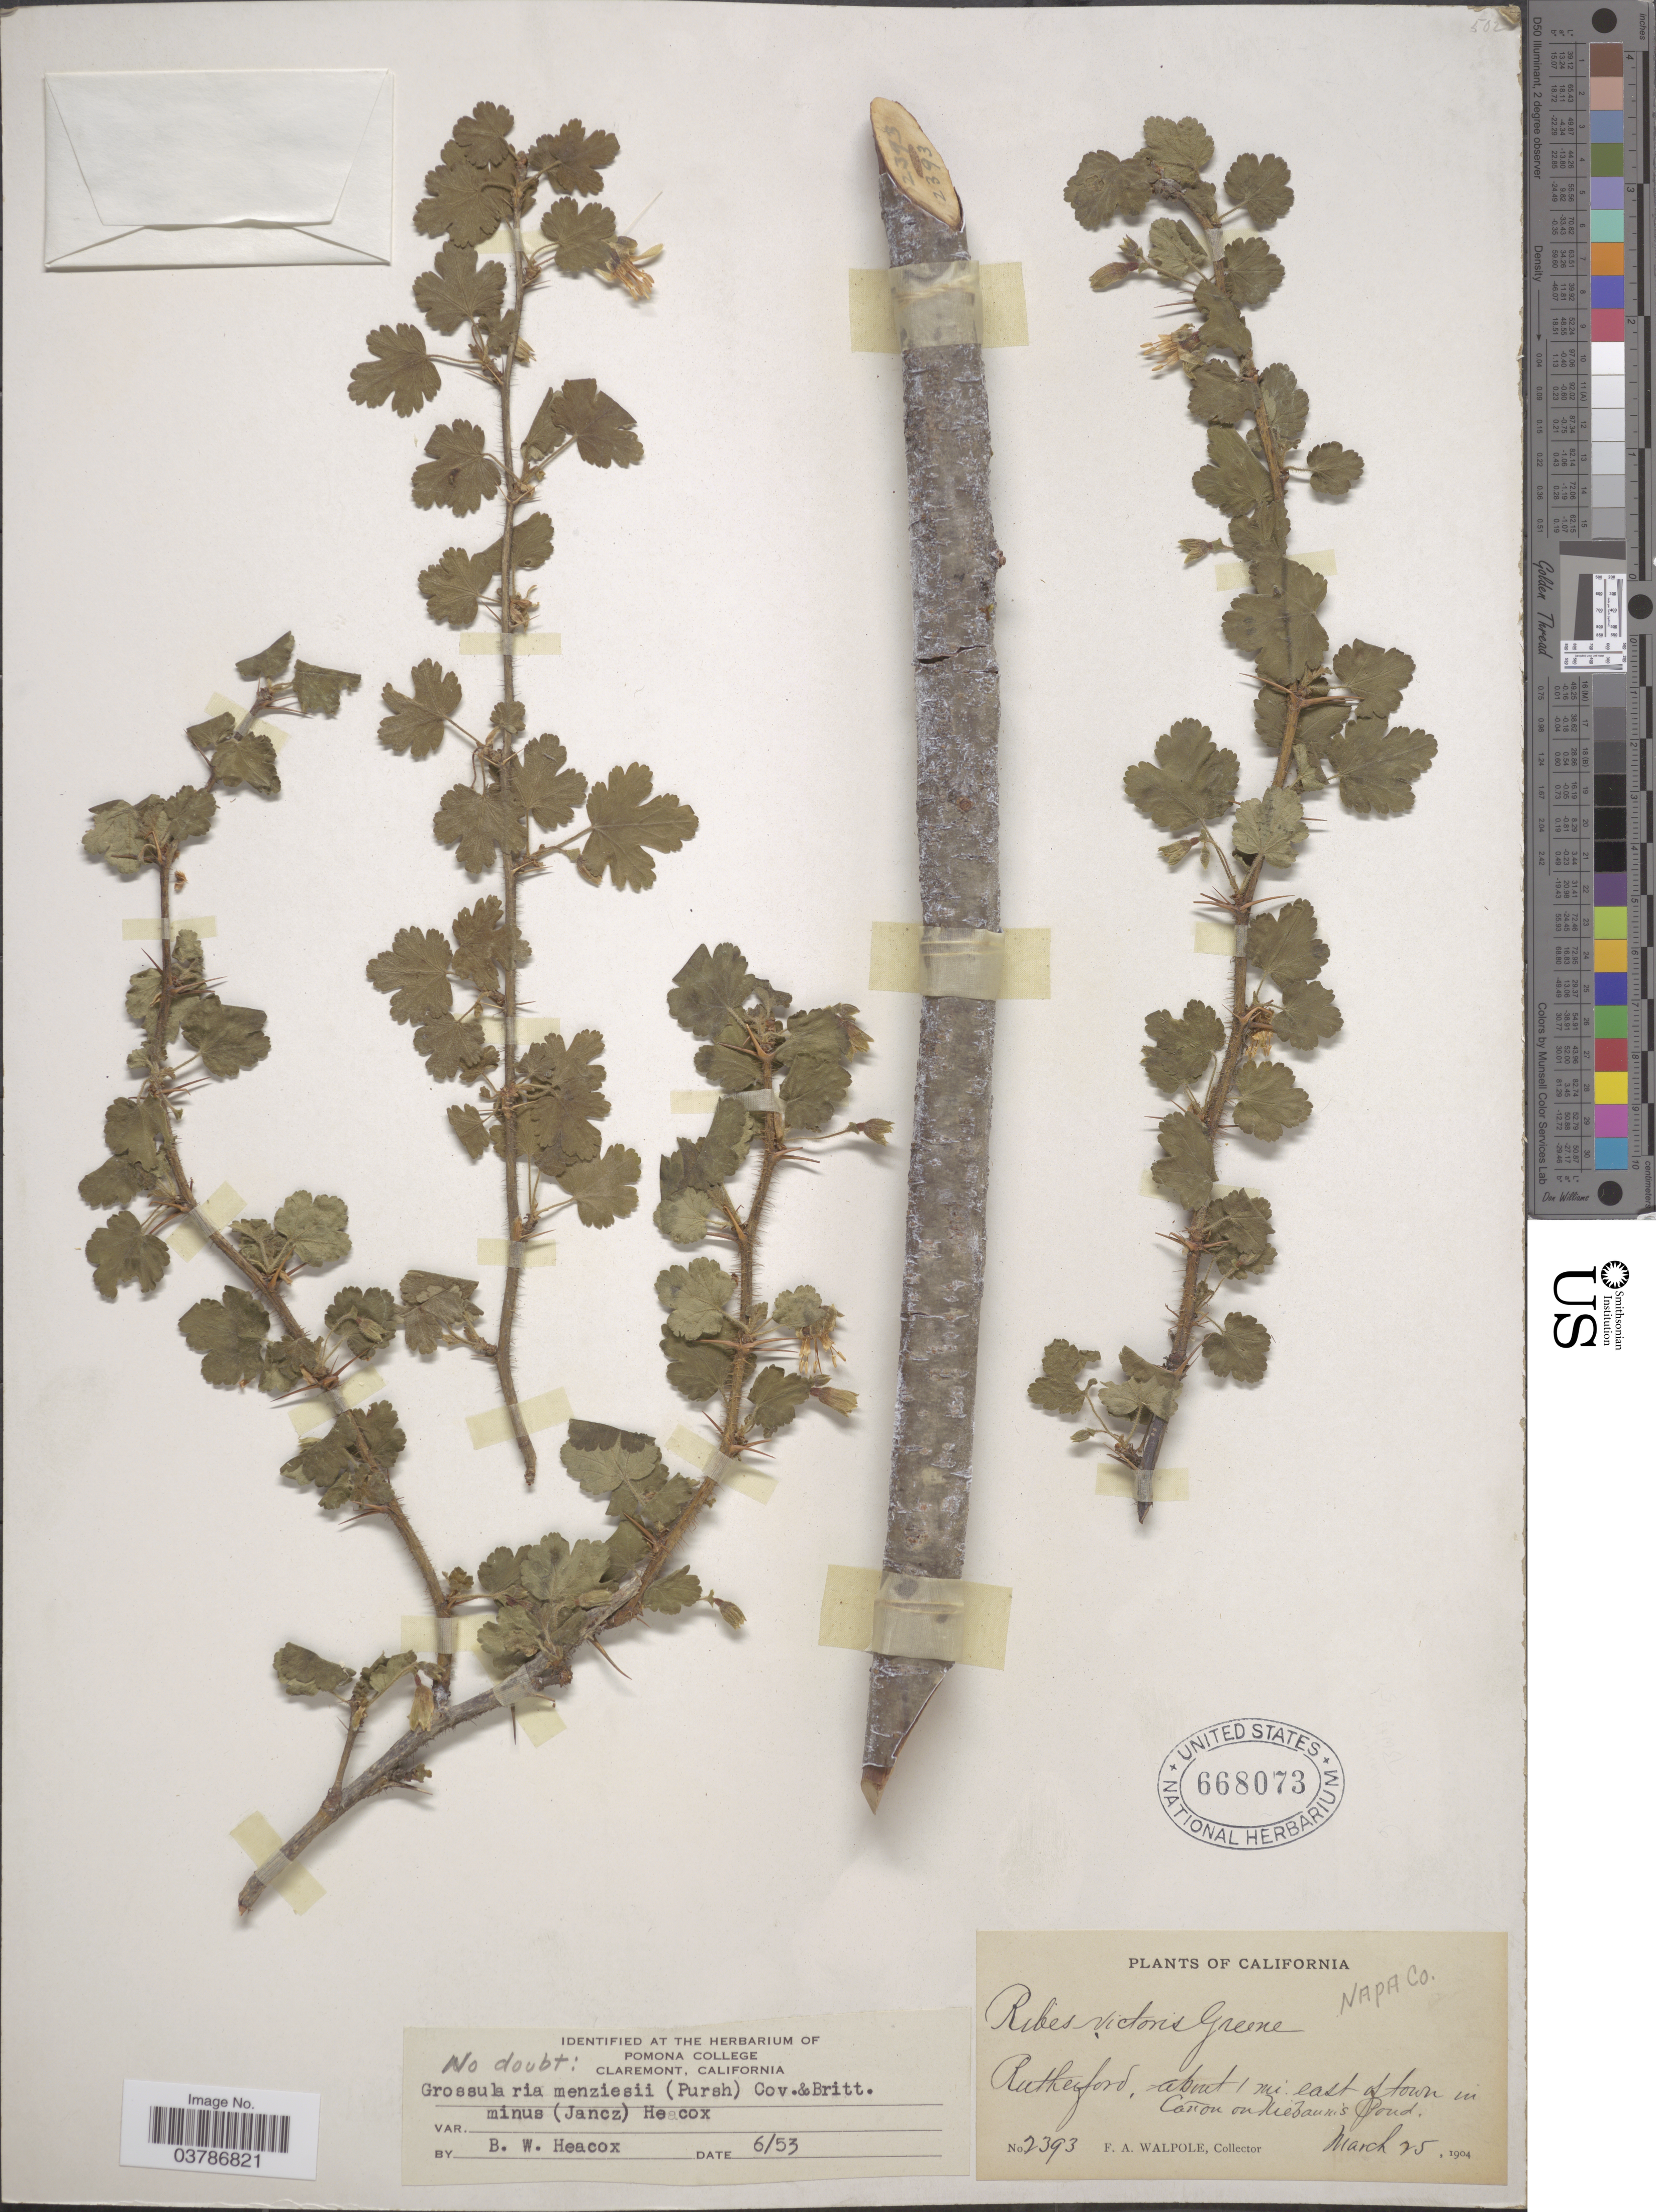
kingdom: Plantae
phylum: Tracheophyta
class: Magnoliopsida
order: Saxifragales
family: Grossulariaceae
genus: Ribes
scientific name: Ribes victoris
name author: Greene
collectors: F. Walpole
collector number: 2393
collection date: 1904-03-25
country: United States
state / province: California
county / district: Napa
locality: Napa Co. Rutherford, about 1 mi. east of town in Cañon on Niebaunis* Pond.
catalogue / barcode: US 668073